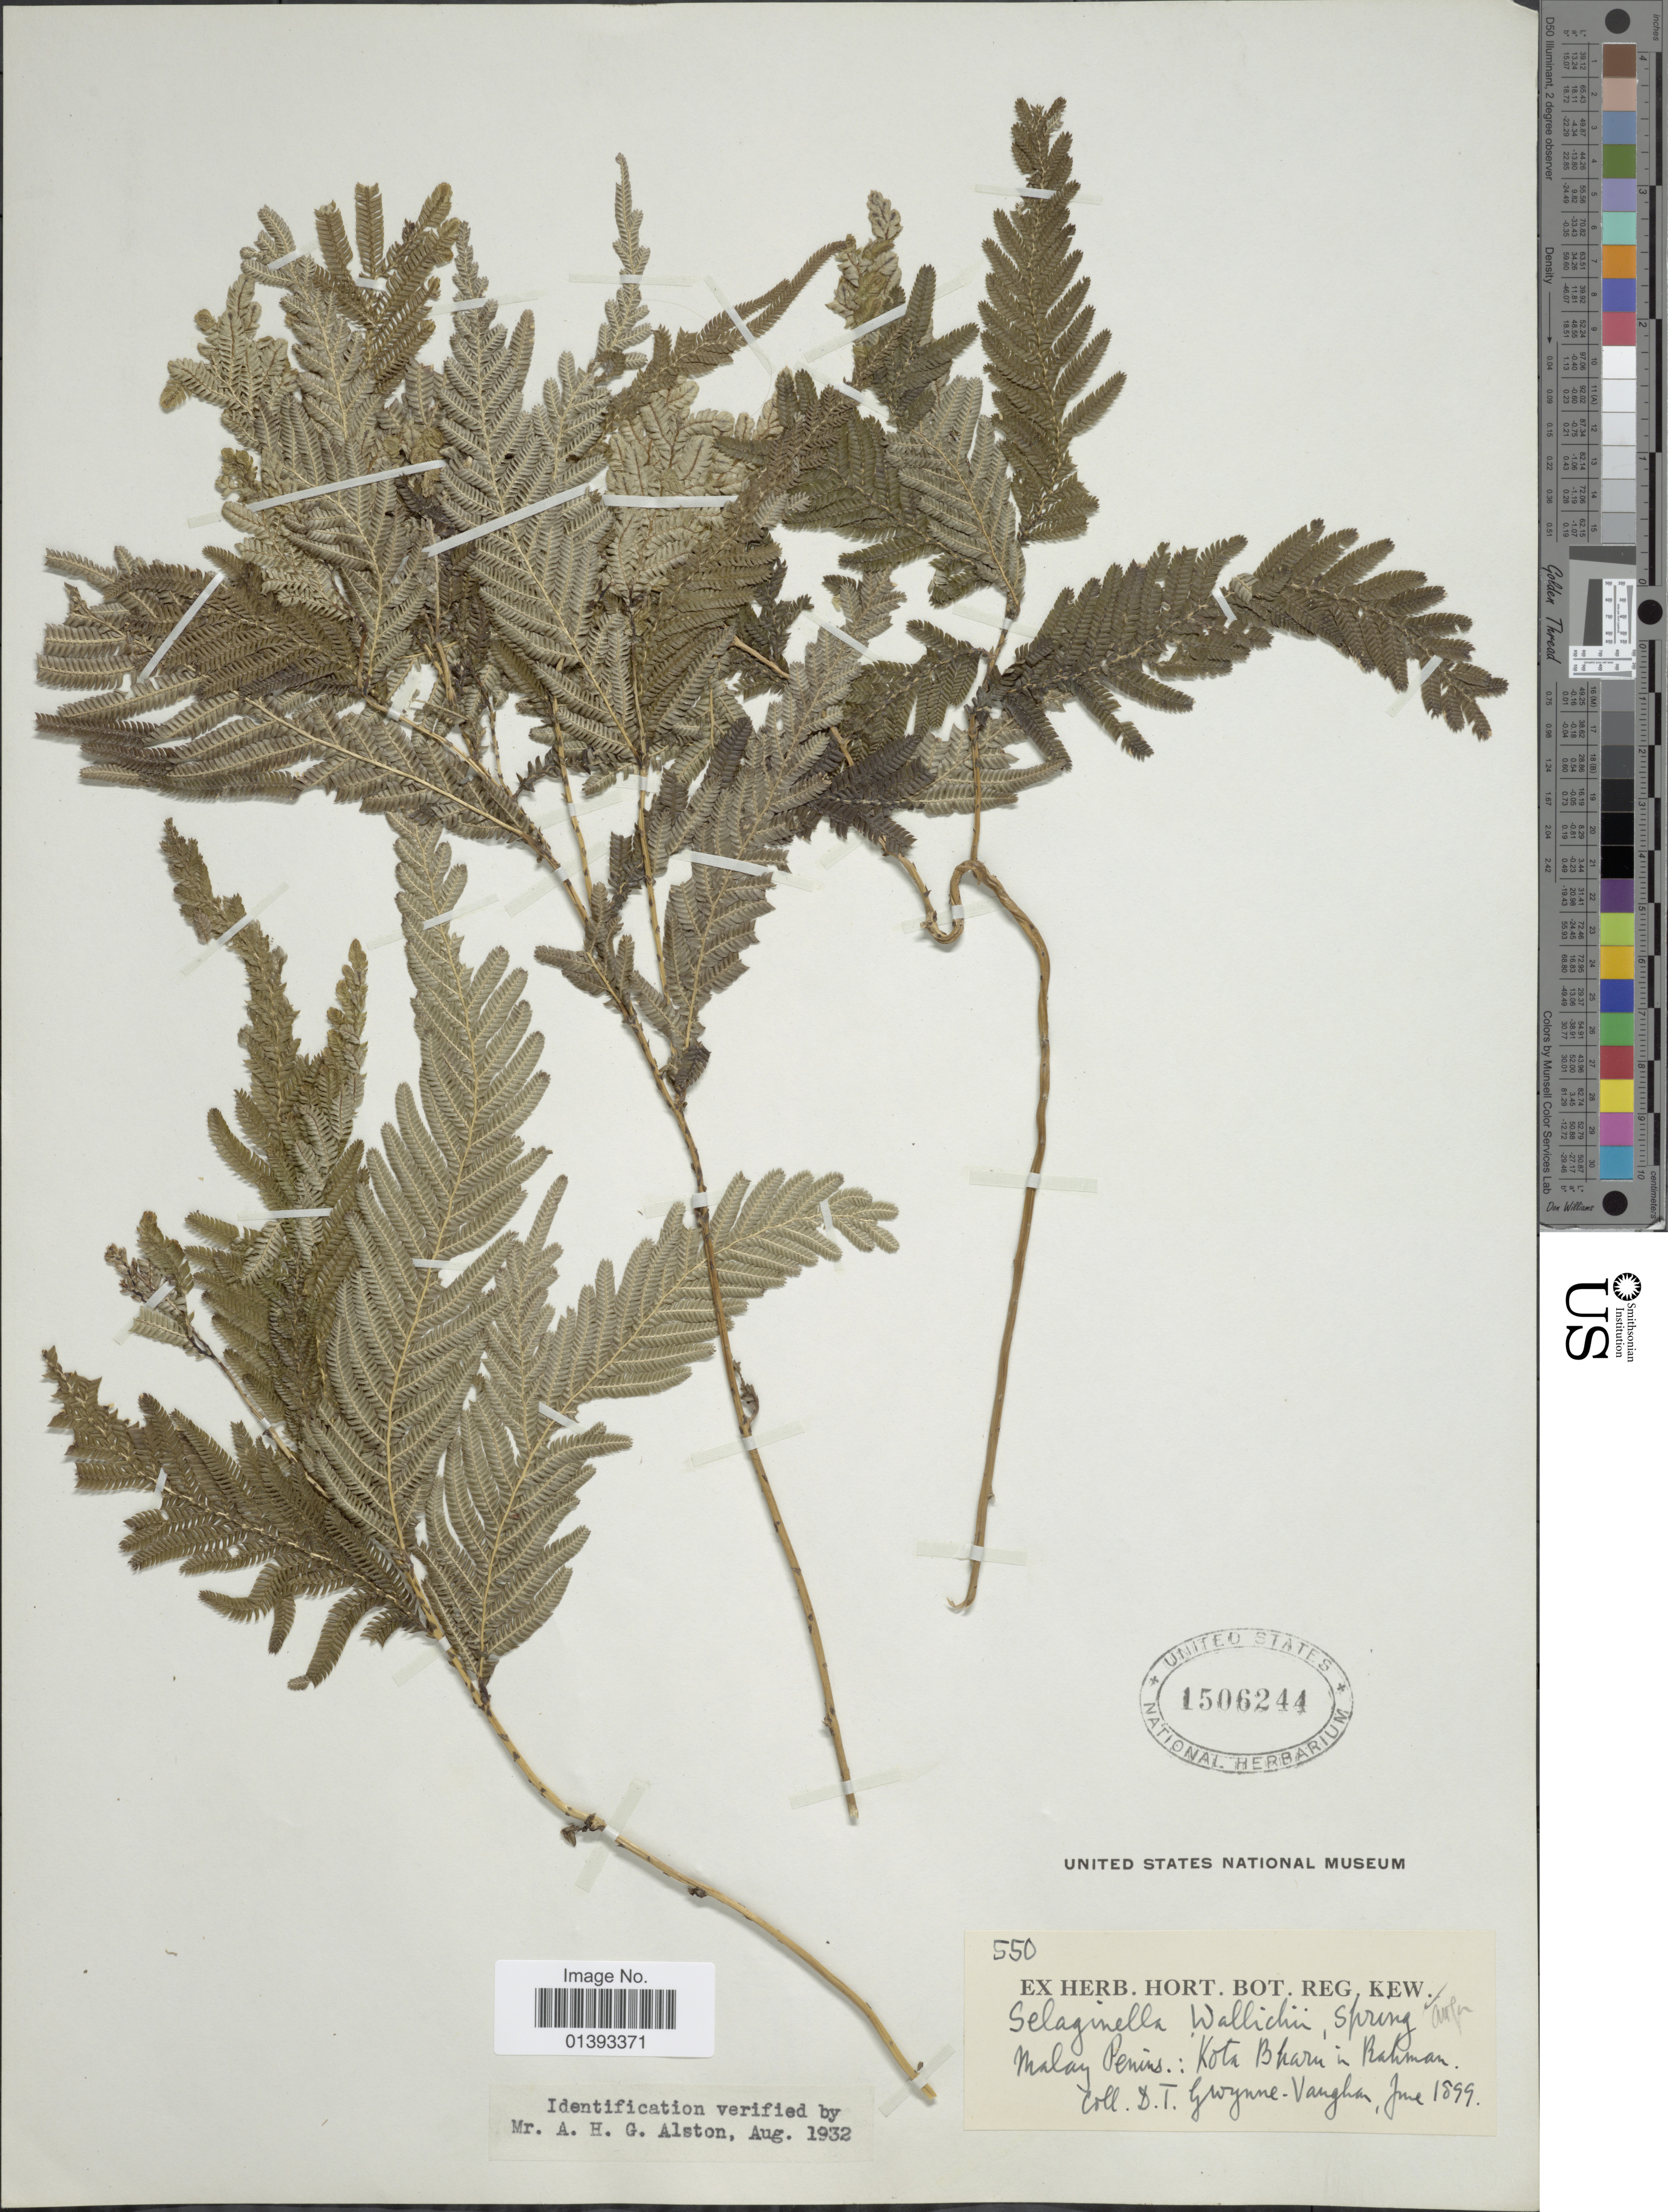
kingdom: Plantae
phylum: Tracheophyta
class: Lycopodiopsida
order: Selaginellales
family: Selaginellaceae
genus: Selaginella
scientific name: Selaginella wallichii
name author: (Hook. & Grev.) Spring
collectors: D. Gwynne-Vaughan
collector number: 550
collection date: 1899-06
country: Malaysia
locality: Malay Penins.: Kota Bharu in Rahman [interpreted]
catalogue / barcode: US 1506244